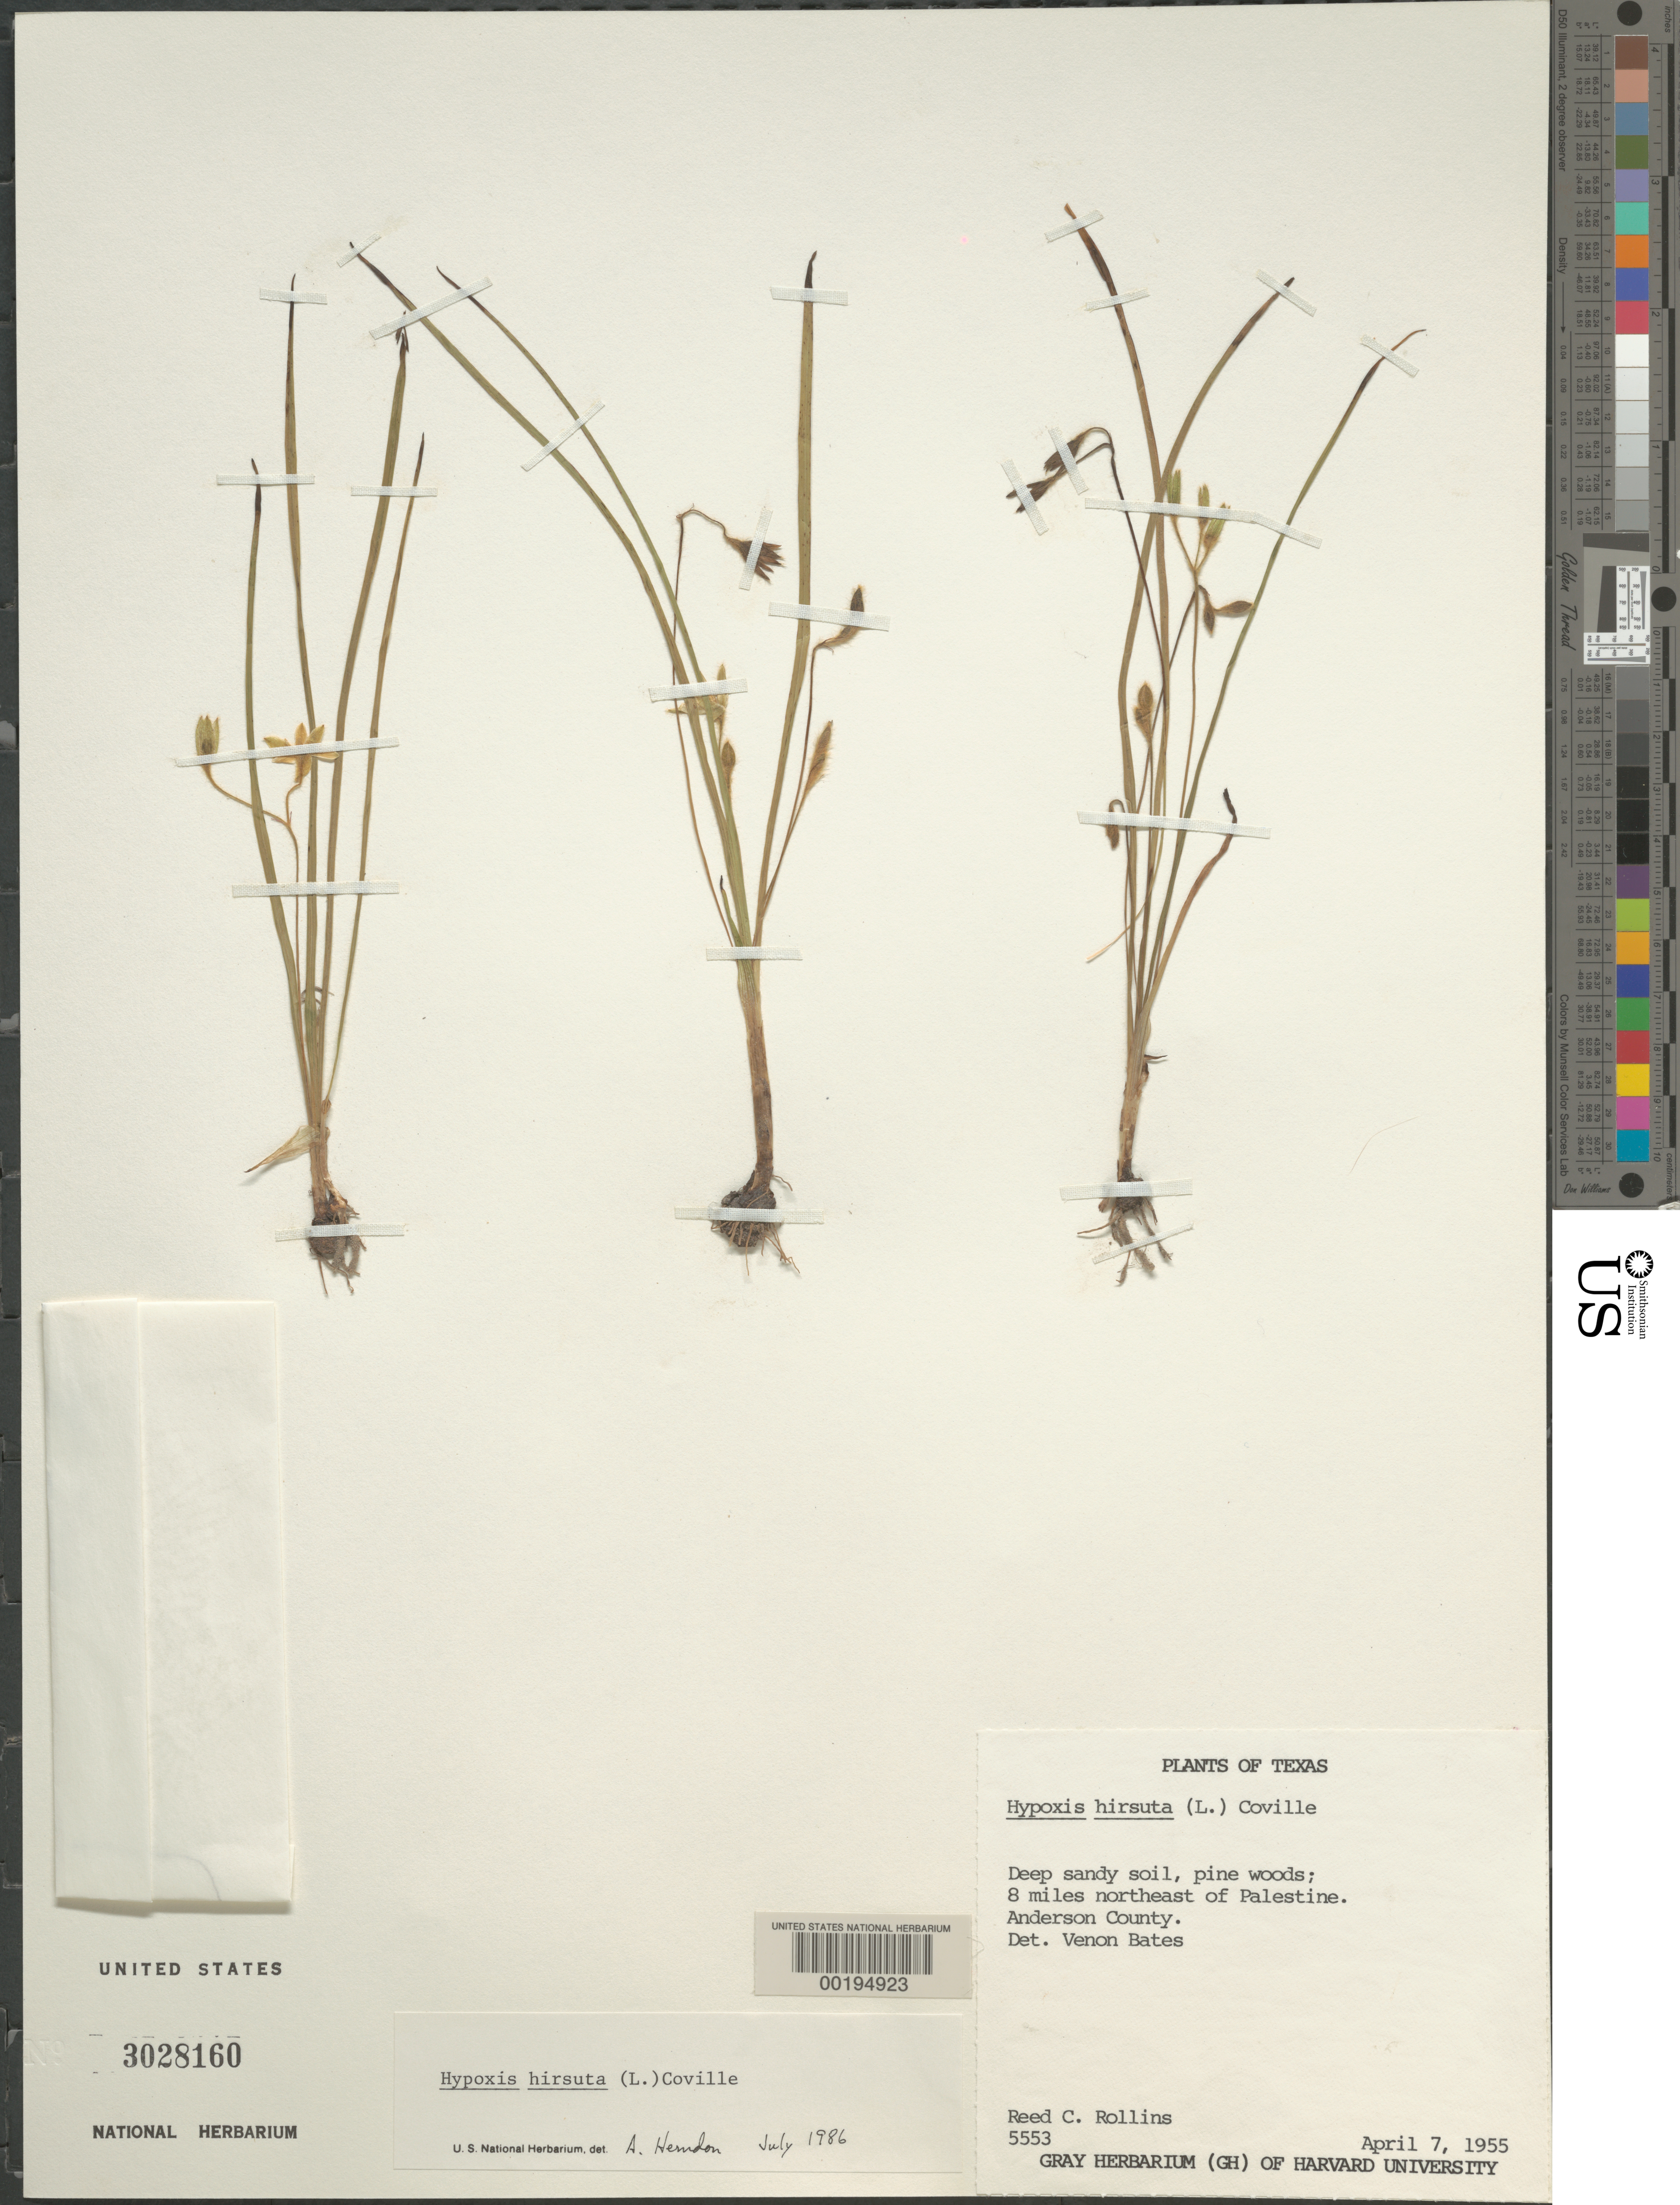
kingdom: Plantae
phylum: Tracheophyta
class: Liliopsida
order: Asparagales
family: Hypoxidaceae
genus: Hypoxis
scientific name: Hypoxis hirsuta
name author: (L.) Coville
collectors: R. C. Rollins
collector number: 5553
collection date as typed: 07 Apr 1955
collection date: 1955-04-07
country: United States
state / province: Texas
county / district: Anderson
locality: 8 mi ne of palestine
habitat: Deep sandy soil, woods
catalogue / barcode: US 3028160